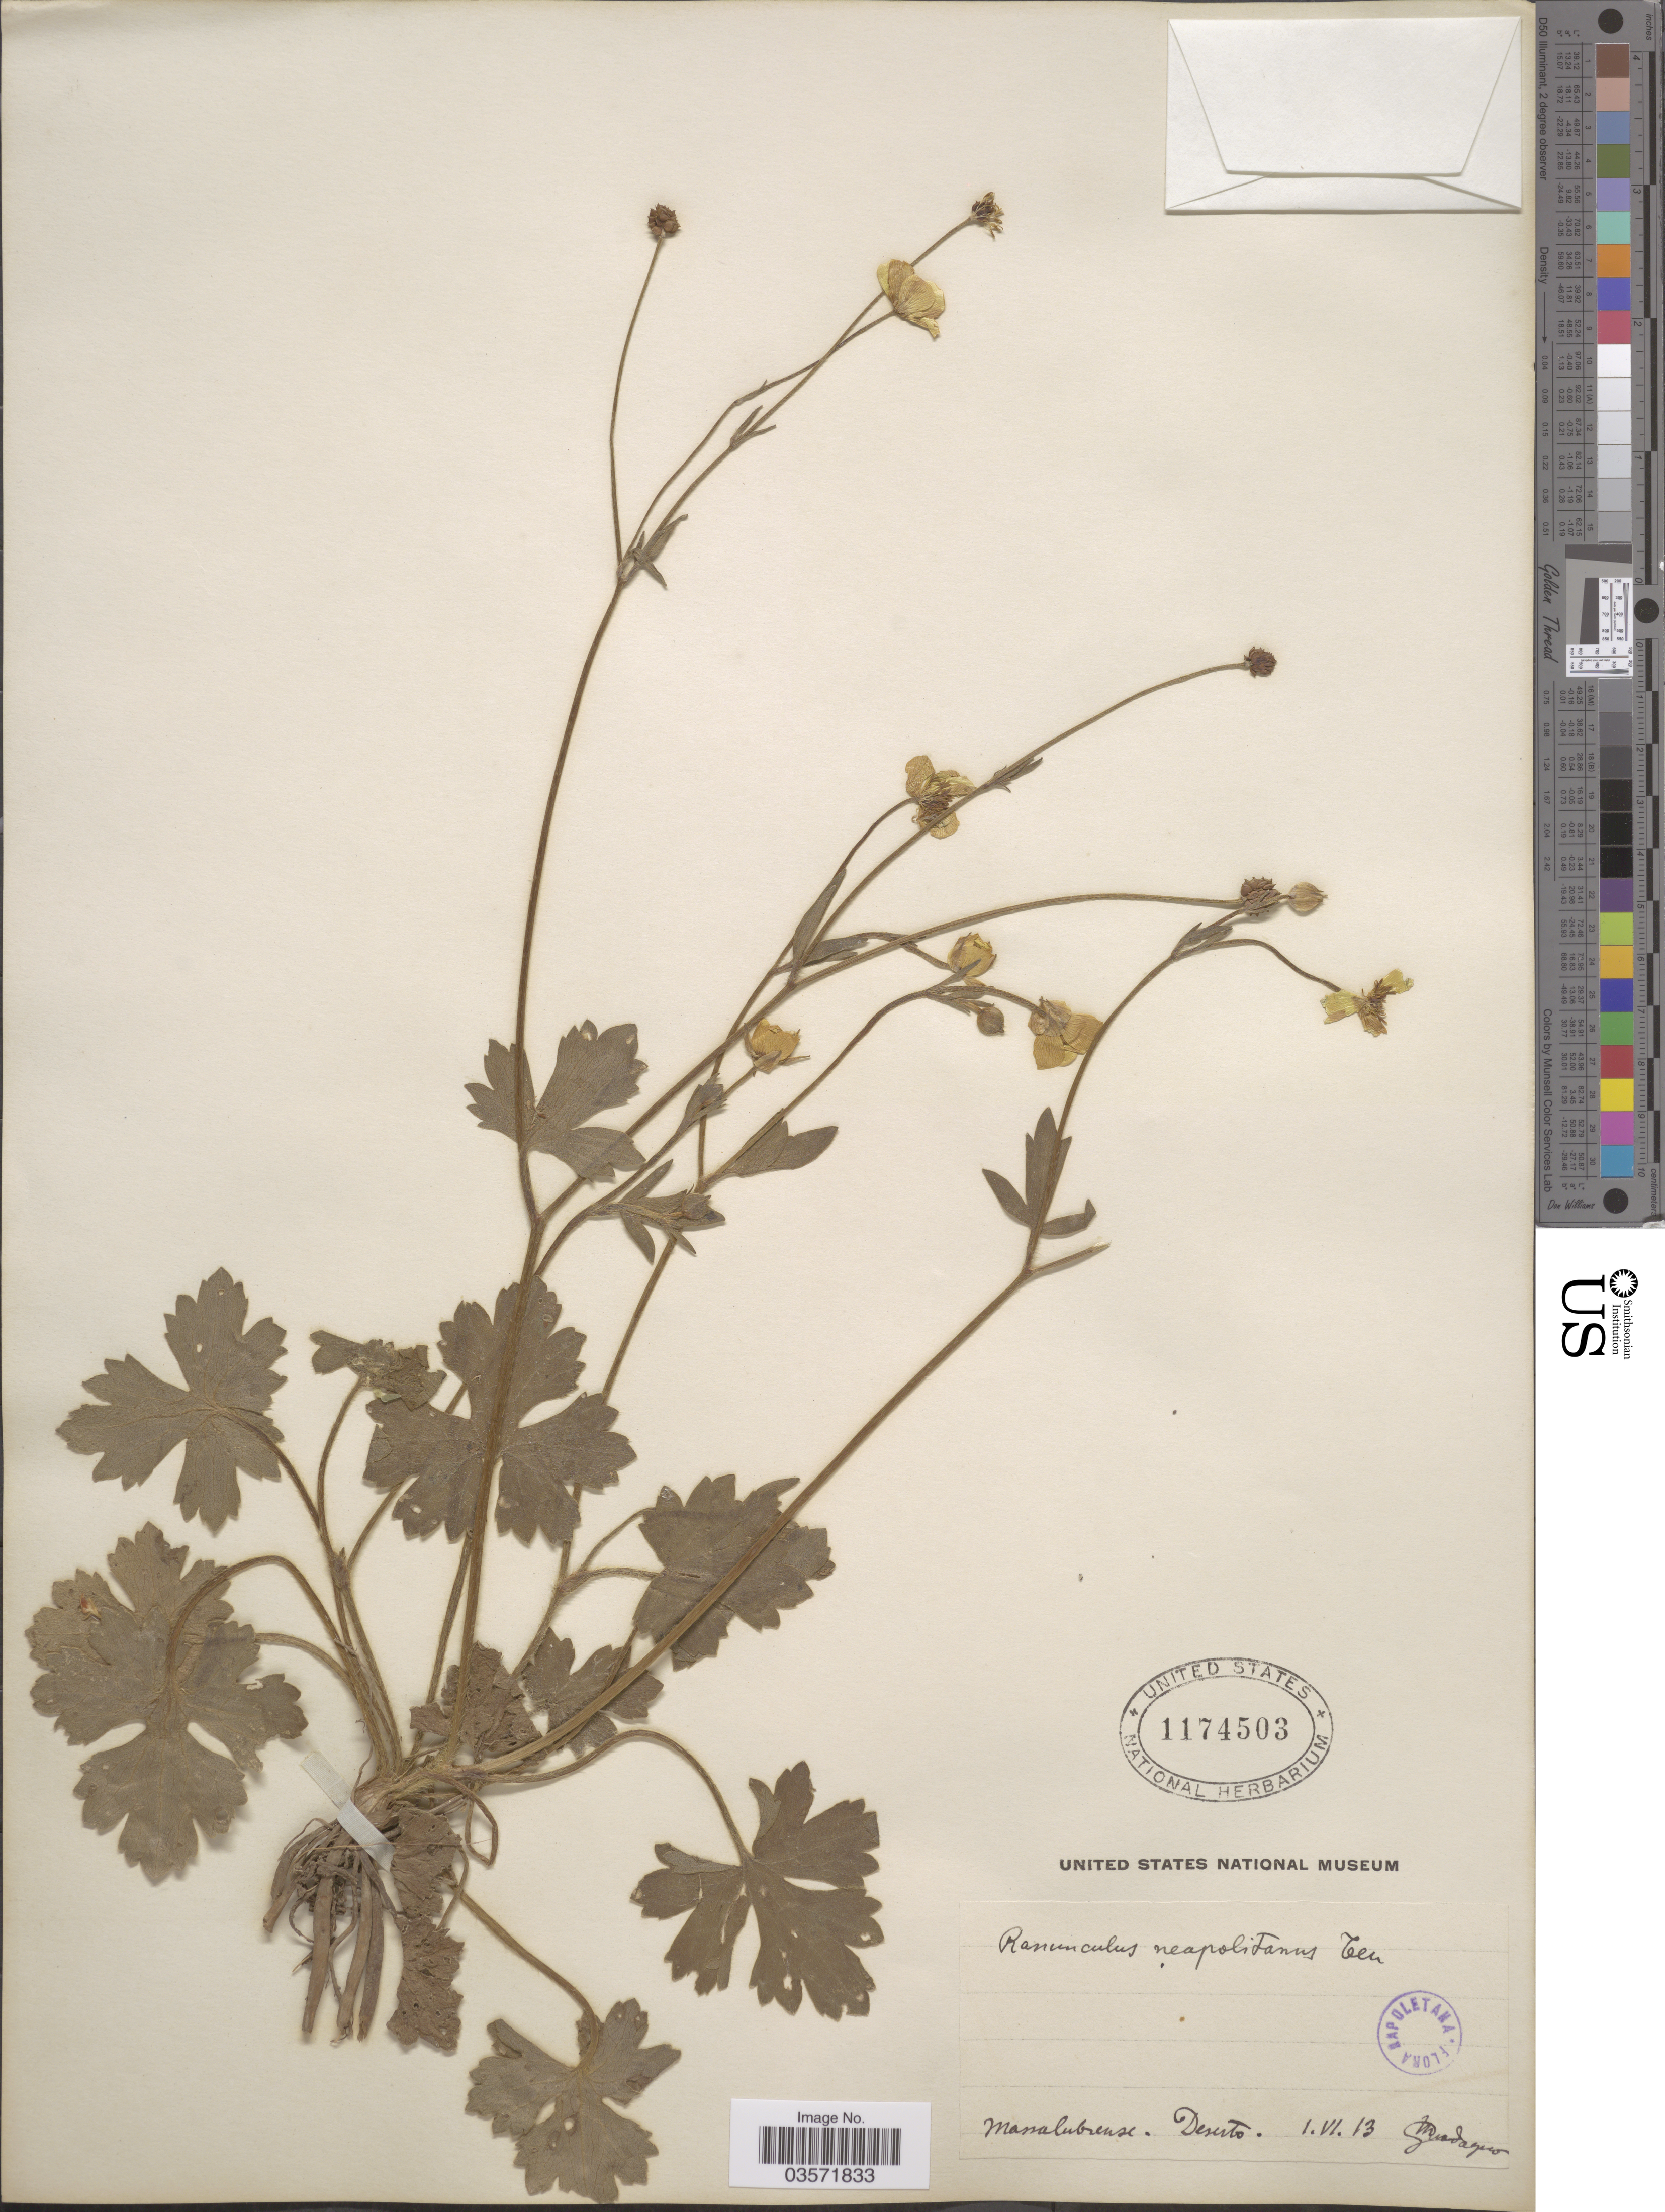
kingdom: Plantae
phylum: Tracheophyta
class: Magnoliopsida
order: Ranunculales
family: Ranunculaceae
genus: Ranunculus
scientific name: Ranunculus neapolitanus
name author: Ten.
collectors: M. Guadagno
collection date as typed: Transcribed d/m/y: 1/6/13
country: Italy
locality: Massalubrense. Deserto.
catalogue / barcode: US 1174503